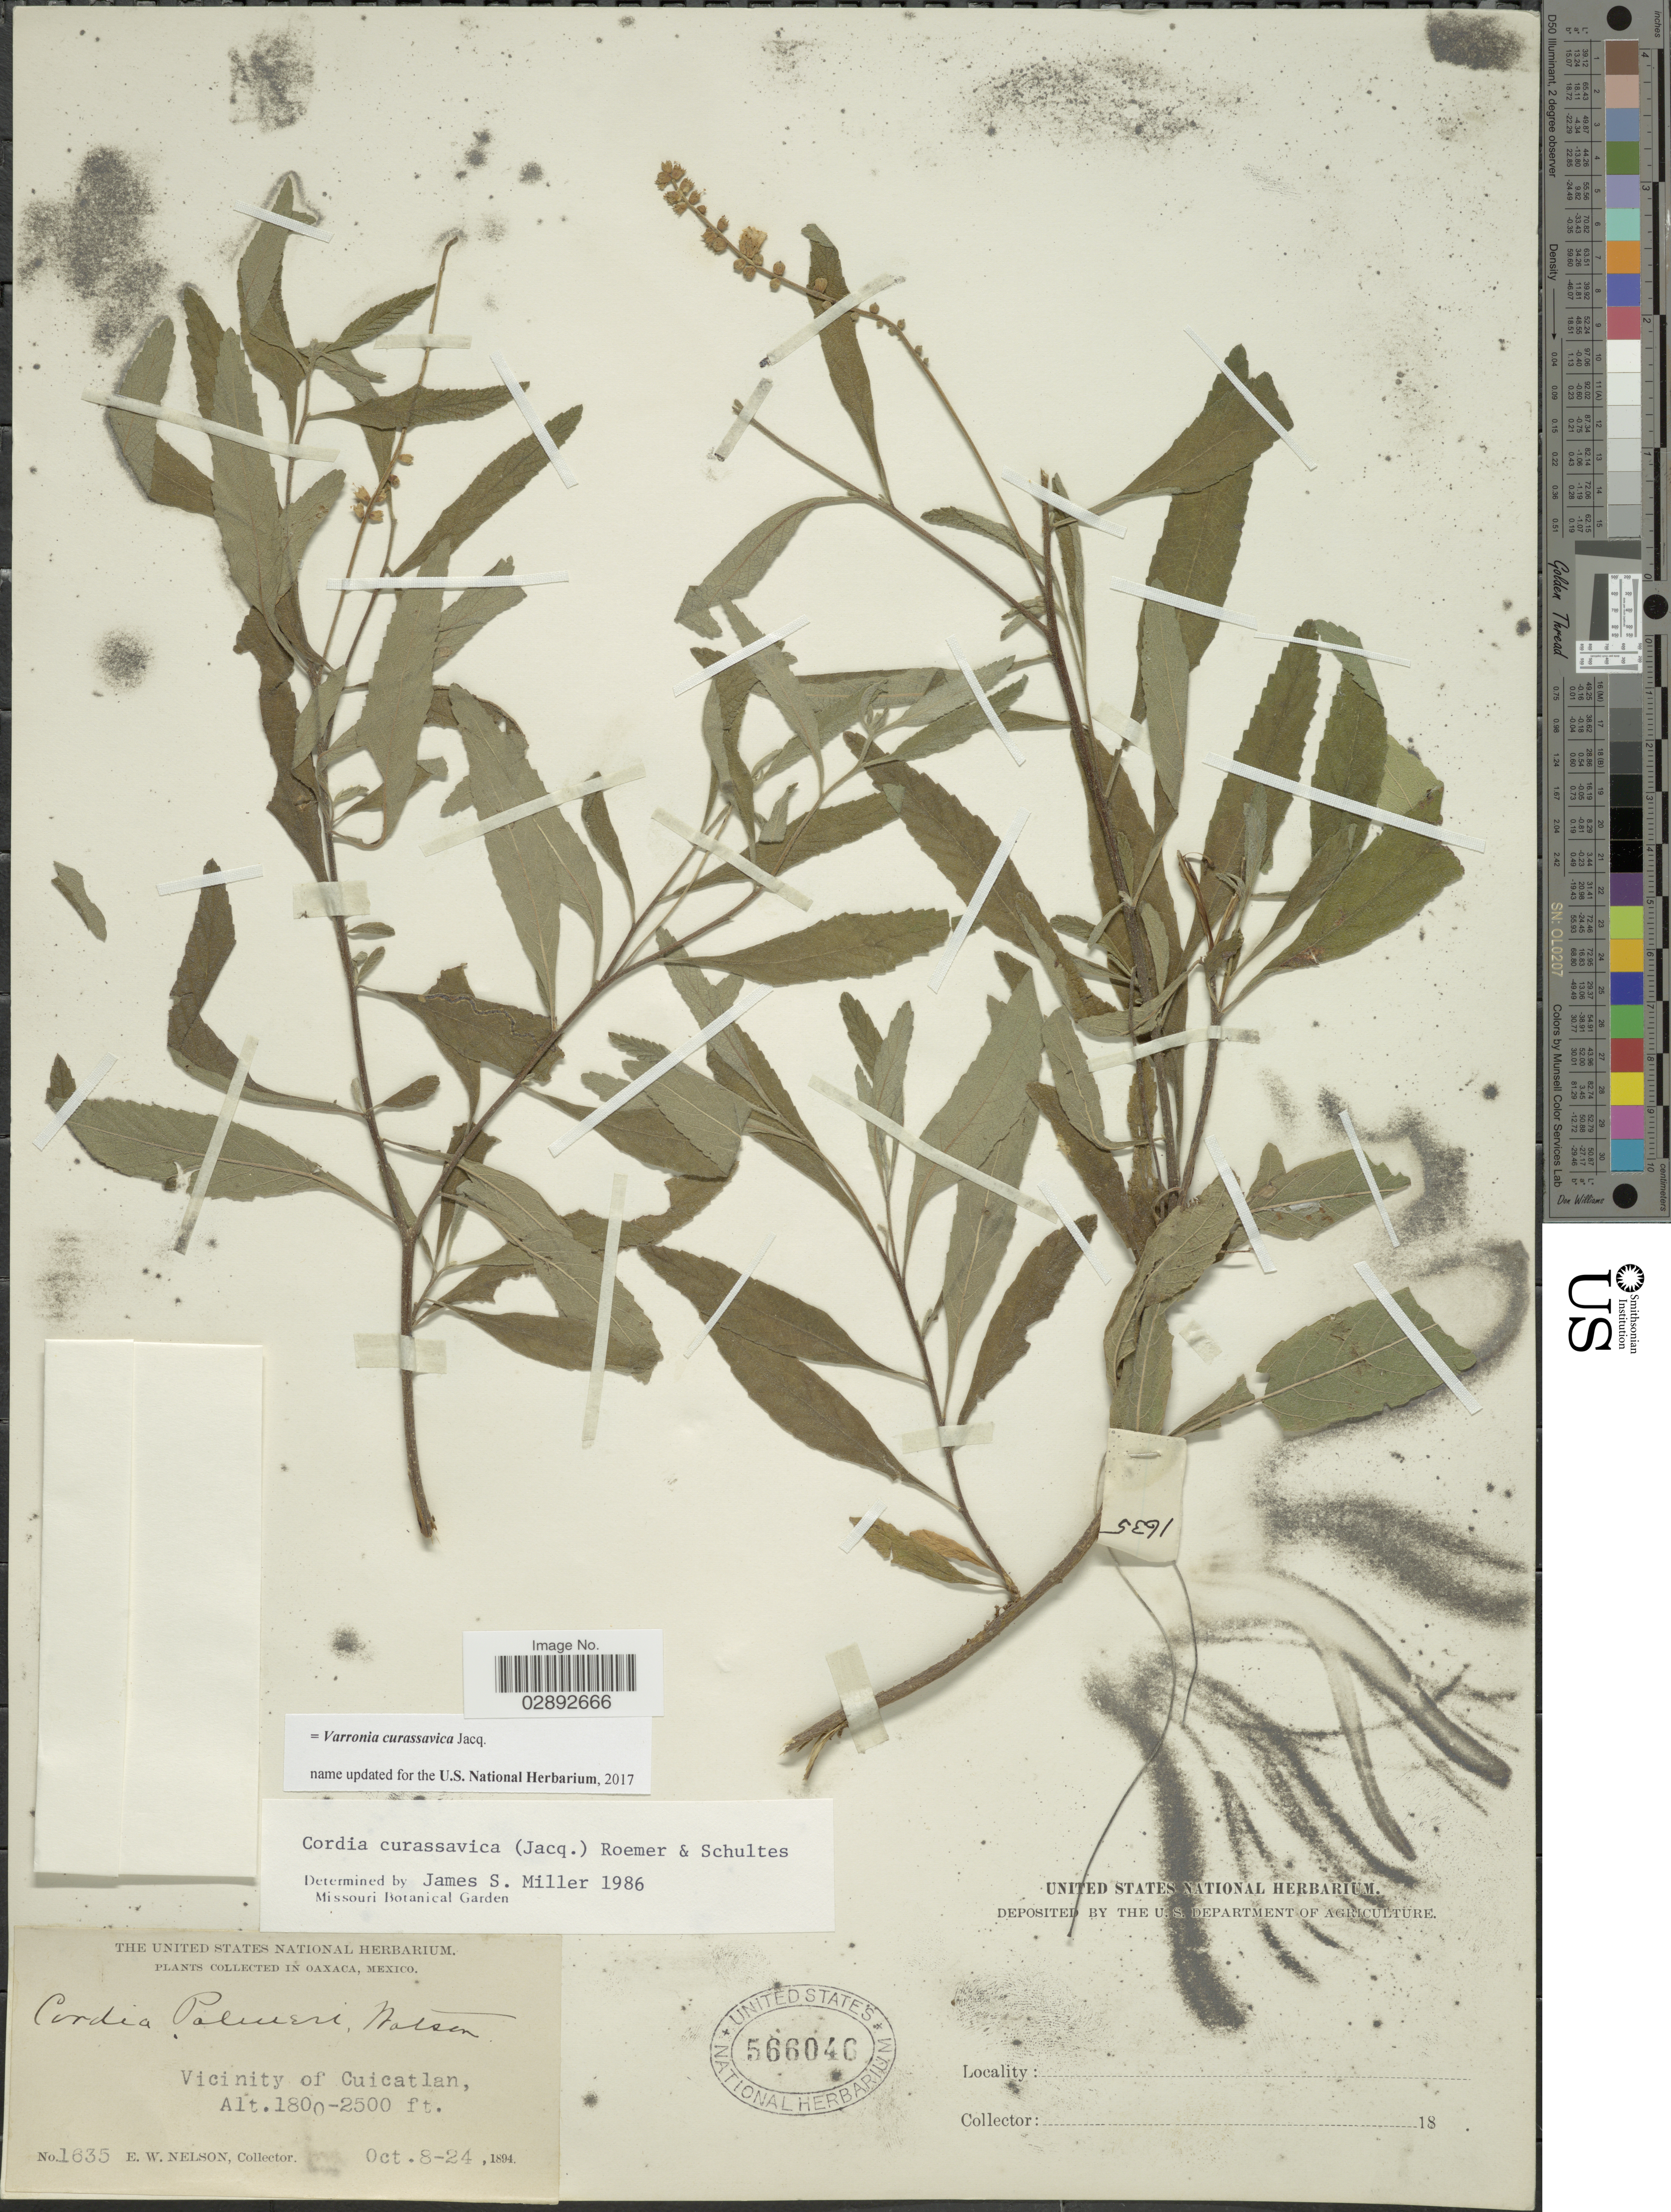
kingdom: Plantae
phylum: Tracheophyta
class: Magnoliopsida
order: Boraginales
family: Cordiaceae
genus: Varronia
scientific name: Varronia curassavica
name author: Jacq.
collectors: E. W. Nelson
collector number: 1635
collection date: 1894-10-08/1894-10-24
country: Mexico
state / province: Oaxaca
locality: Vicinity of Cuicatlan.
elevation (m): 549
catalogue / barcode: US 566046